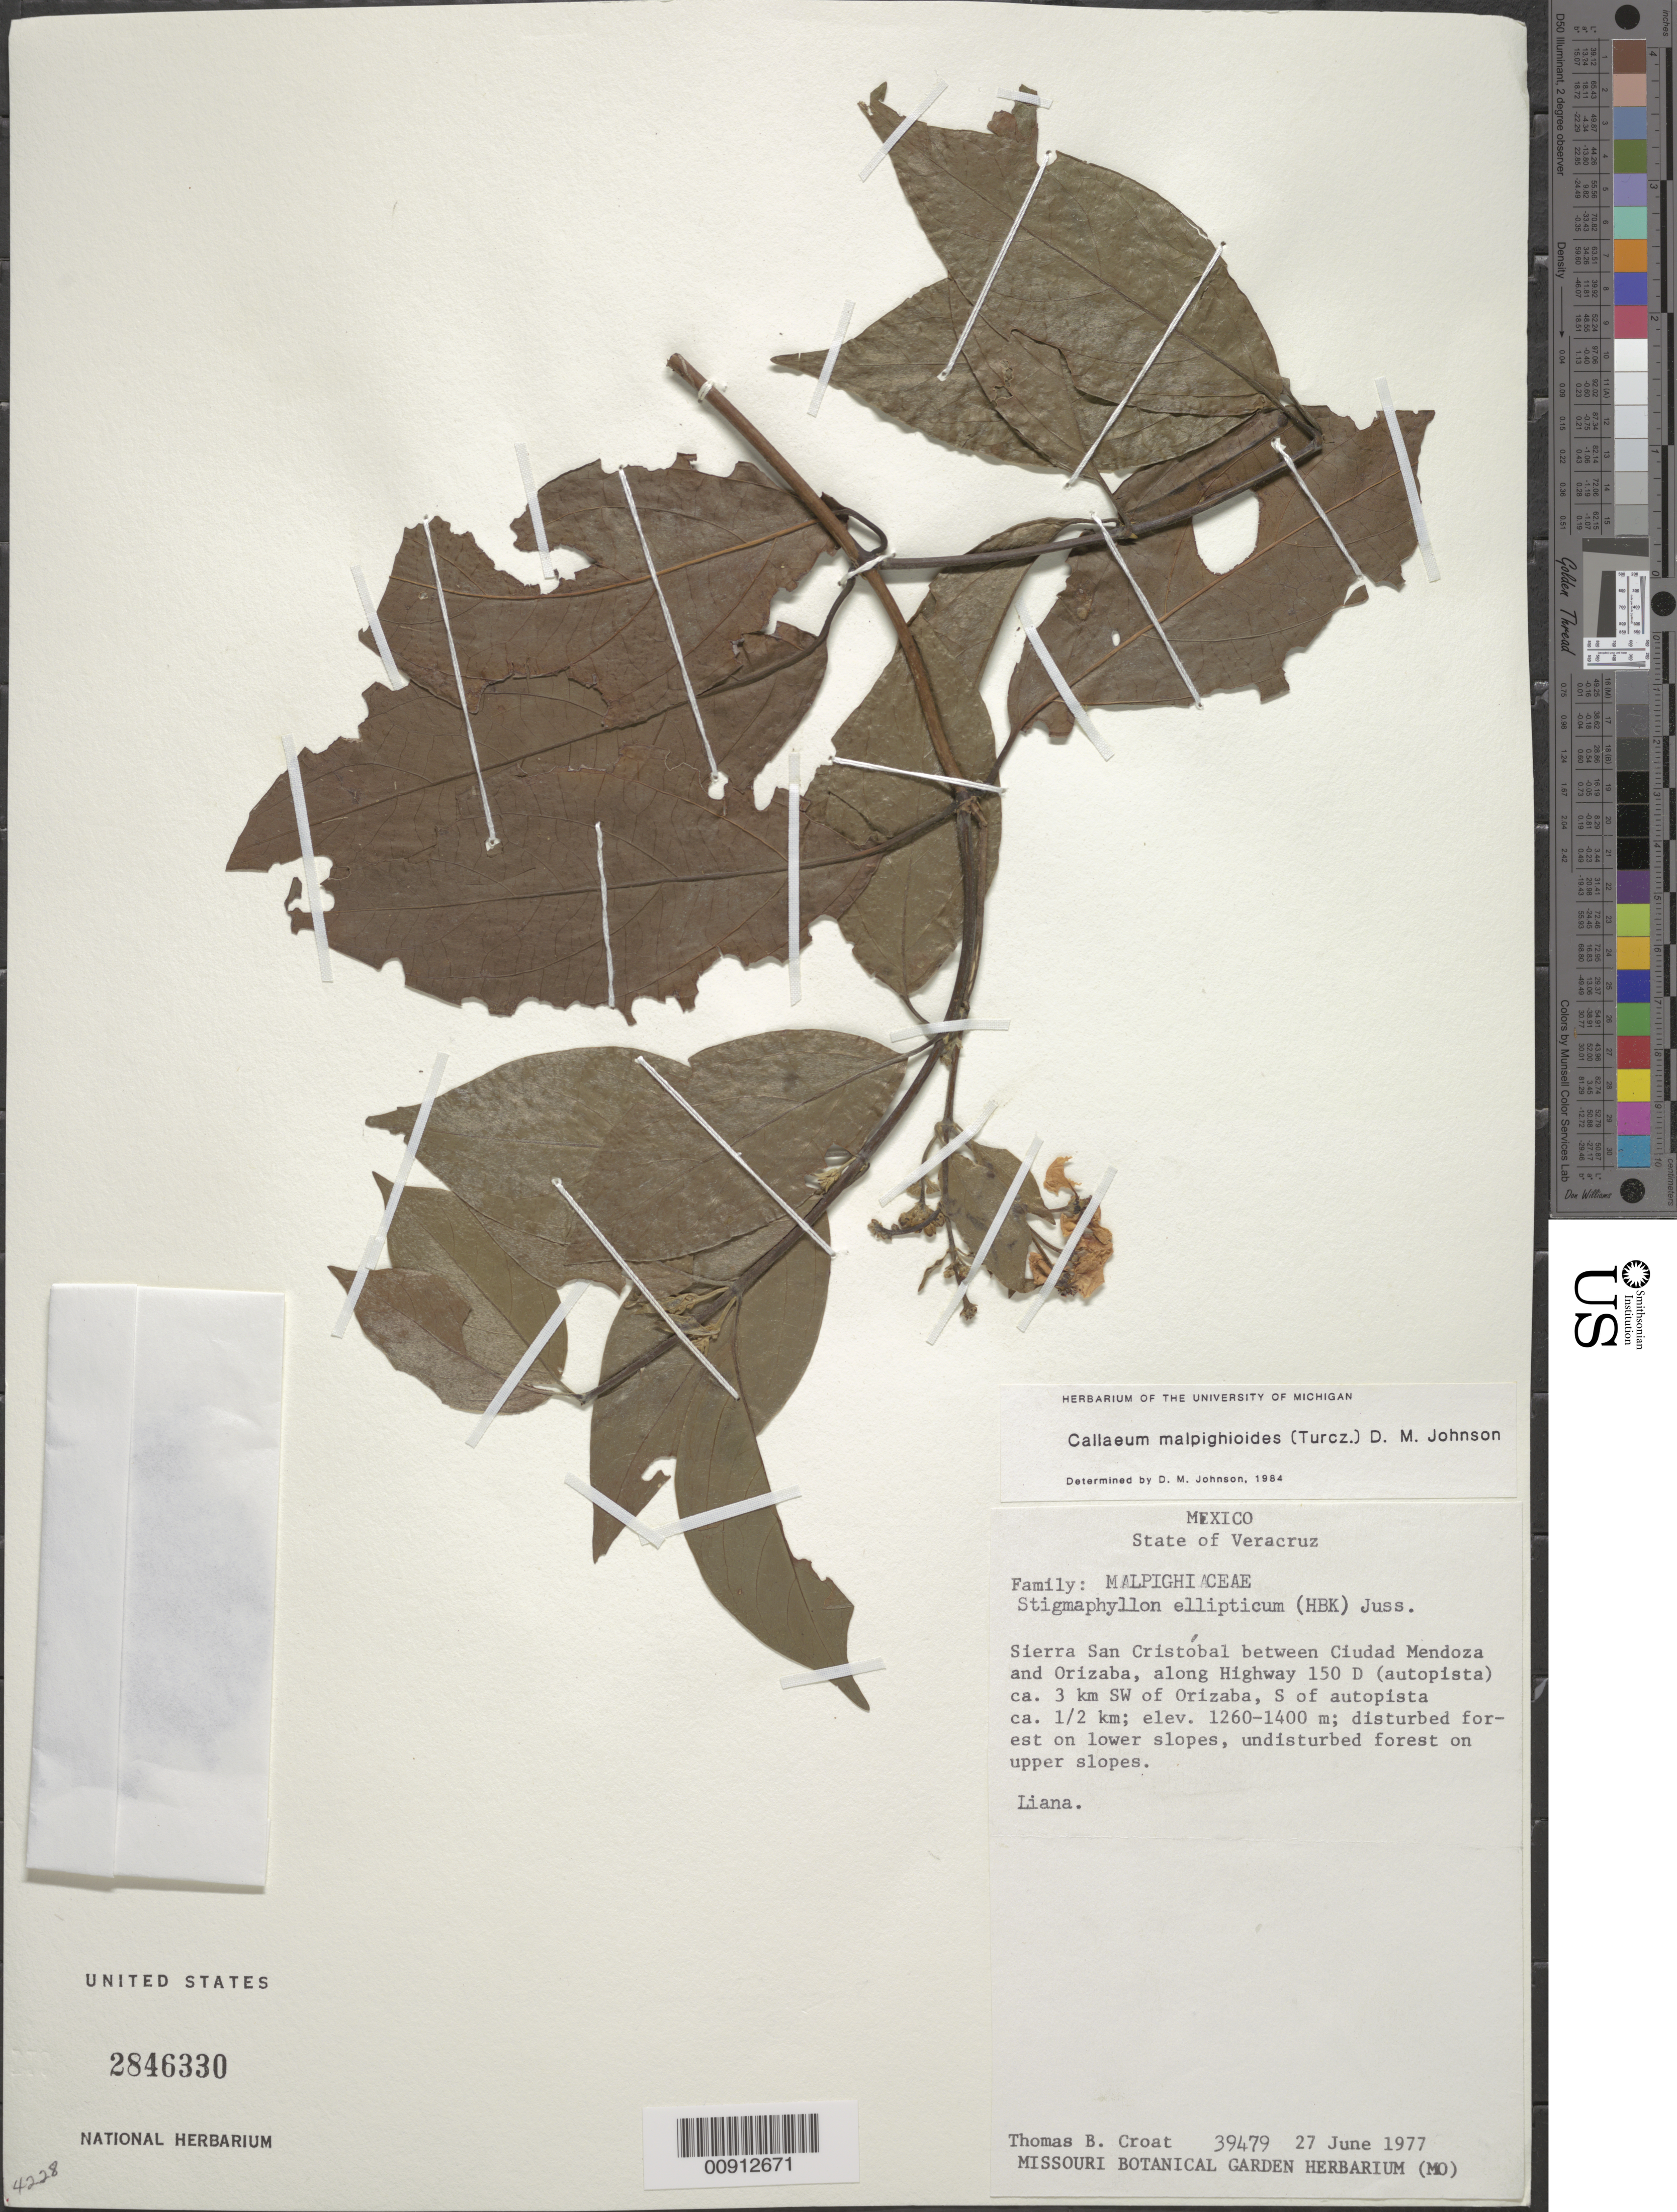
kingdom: Plantae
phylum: Tracheophyta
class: Magnoliopsida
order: Malpighiales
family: Malpighiaceae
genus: Callaeum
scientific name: Callaeum malpighioides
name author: (Turcz.) D.M. Johnson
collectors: T. B. Croat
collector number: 39479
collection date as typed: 27 Jun 1977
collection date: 1977-06-27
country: Mexico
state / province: Veracruz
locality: Sierra San Cristóbal between Ciudad Mendoza and Orizaba, along Highway 150 D (autopista) ca. 3 km. SW Orizaba, S of autopista ca. ½ km. State of Veracruz.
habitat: Disturbed forest on lower slopes, undisturbed forest on upper slopes.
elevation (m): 1400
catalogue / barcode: US 2846330